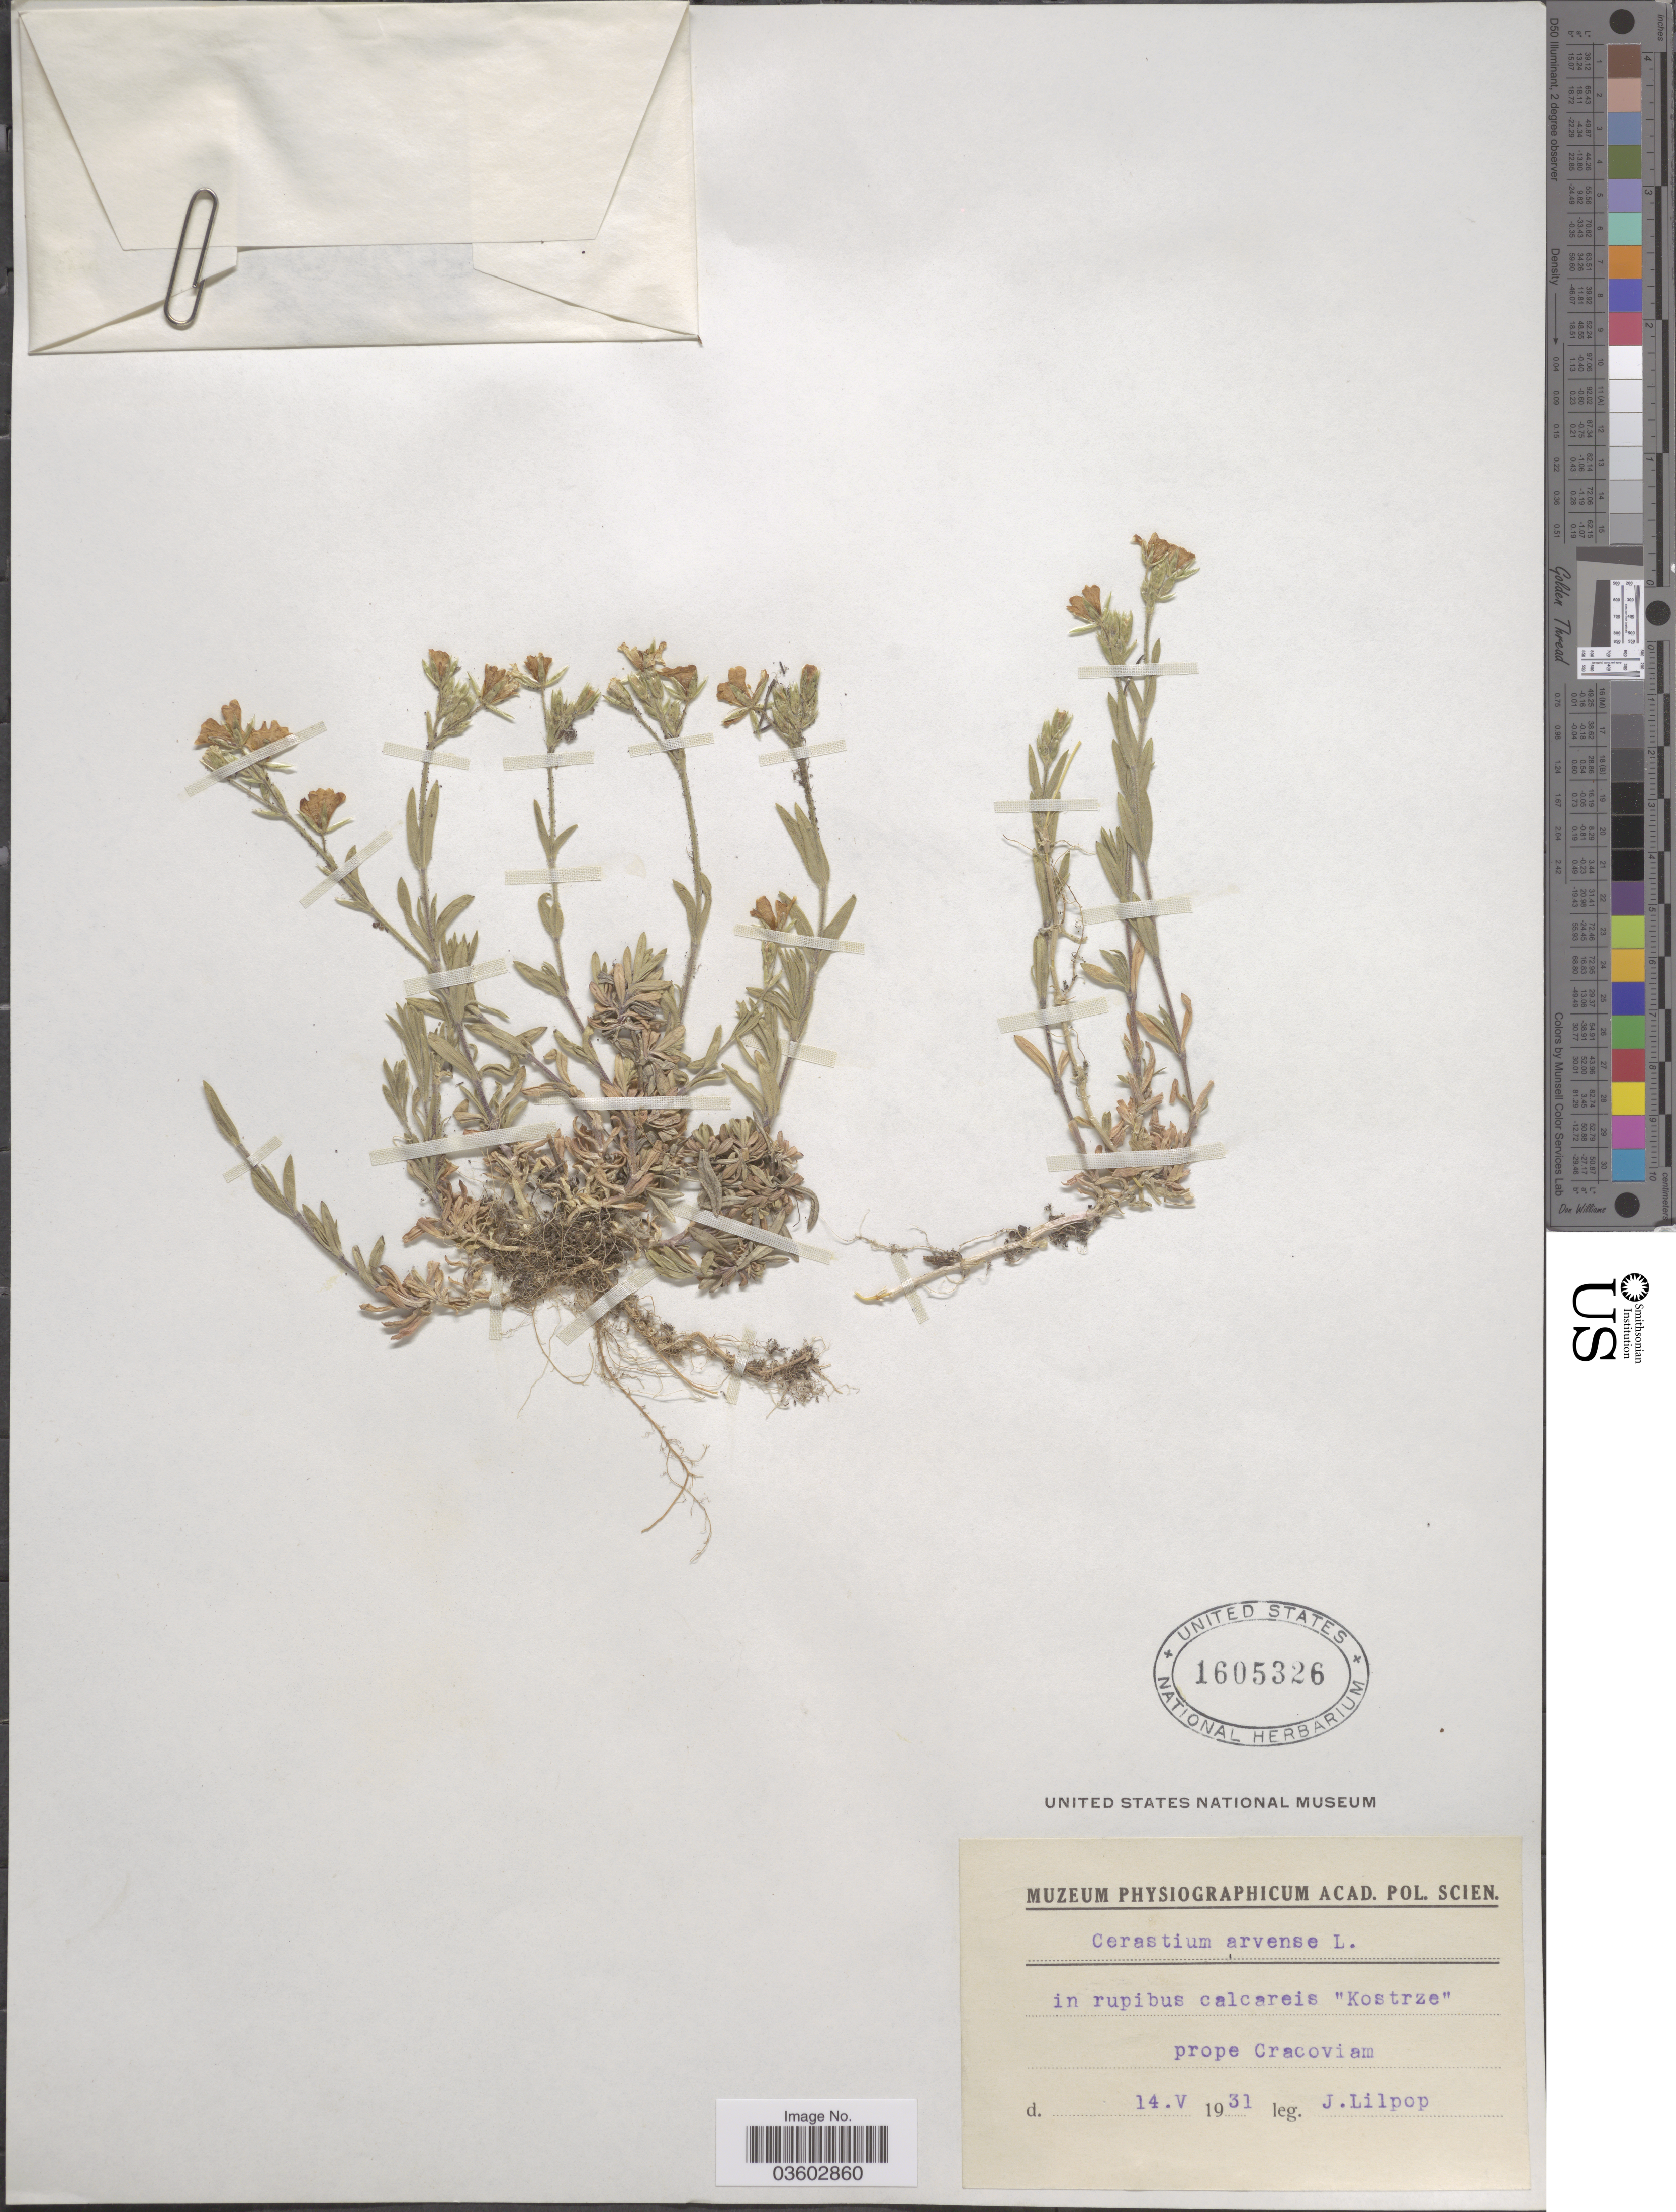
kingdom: Plantae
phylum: Tracheophyta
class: Magnoliopsida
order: Caryophyllales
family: Caryophyllaceae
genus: Cerastium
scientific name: Cerastium arvense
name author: L.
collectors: J. Lilpop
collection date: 1931-05-14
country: Poland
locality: In rupisbus calcareis "Kostrze" prope Cracoviam.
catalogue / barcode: US 1605326